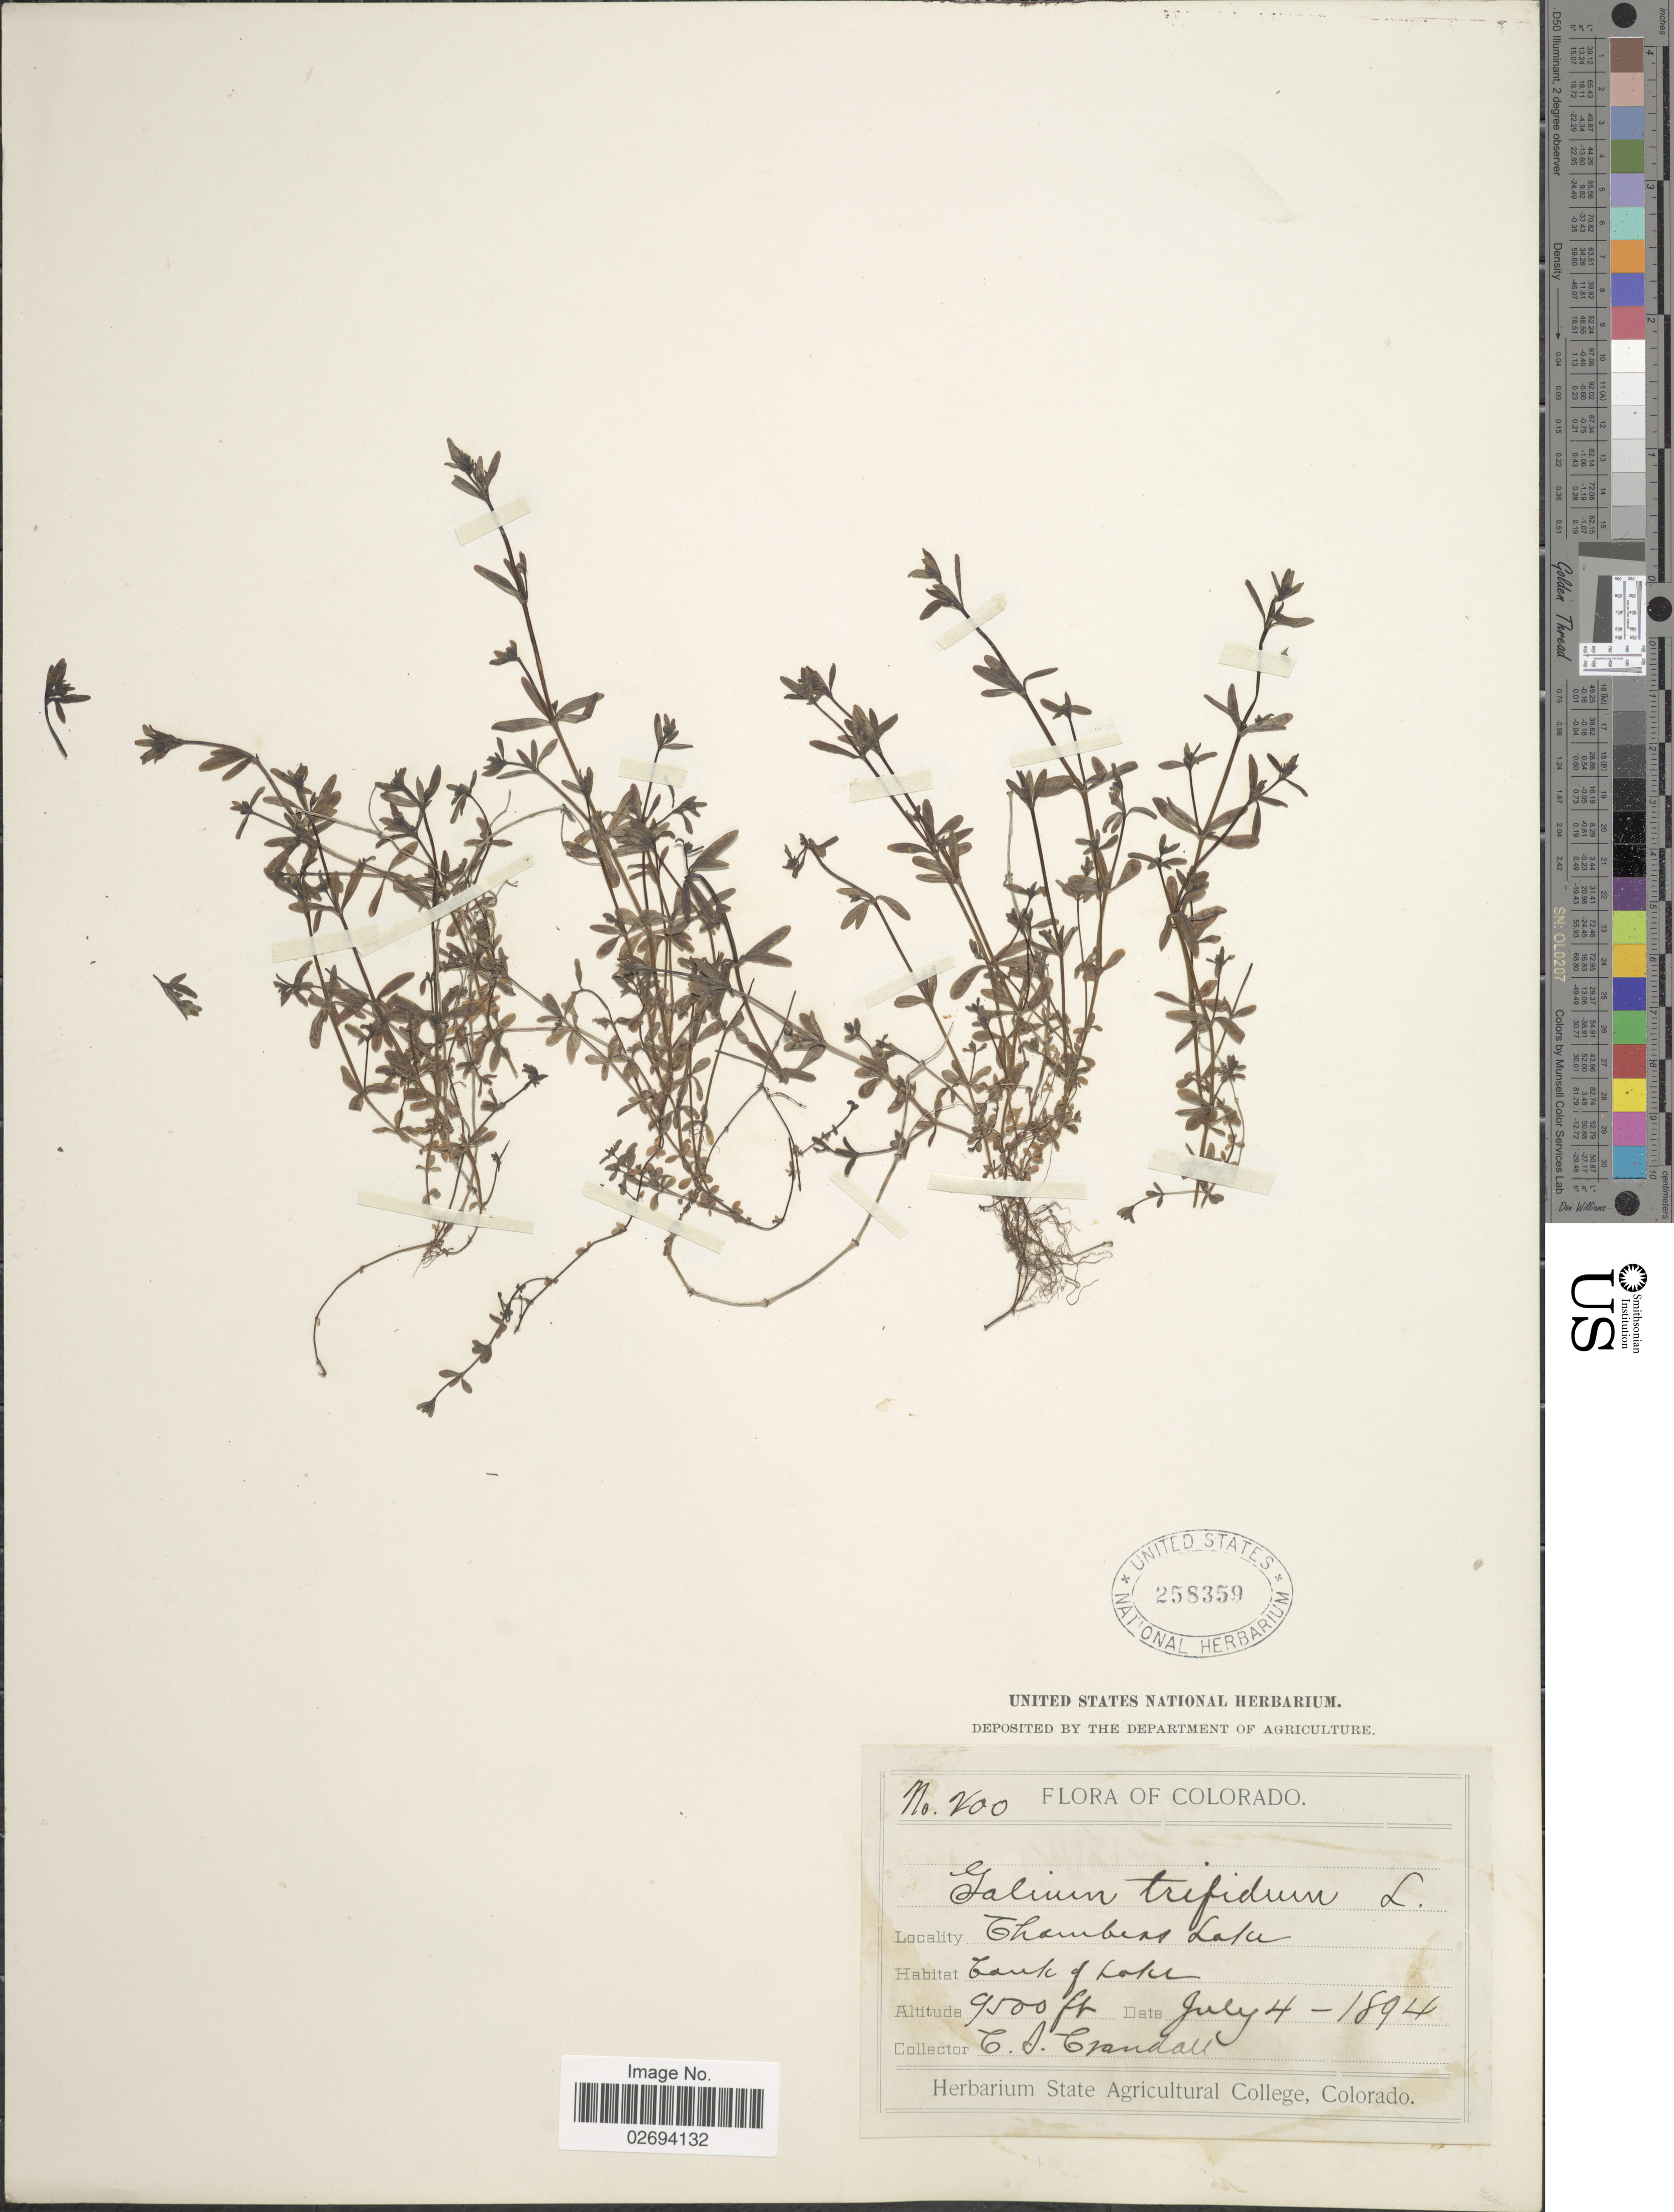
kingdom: Plantae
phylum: Tracheophyta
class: Magnoliopsida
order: Gentianales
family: Rubiaceae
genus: Galium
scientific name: Galium trifidum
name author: L.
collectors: C. Crandall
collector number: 200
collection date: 1894-07-04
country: United States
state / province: Colorado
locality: Chambers Lake, bank of lake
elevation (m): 2896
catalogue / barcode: US 258359